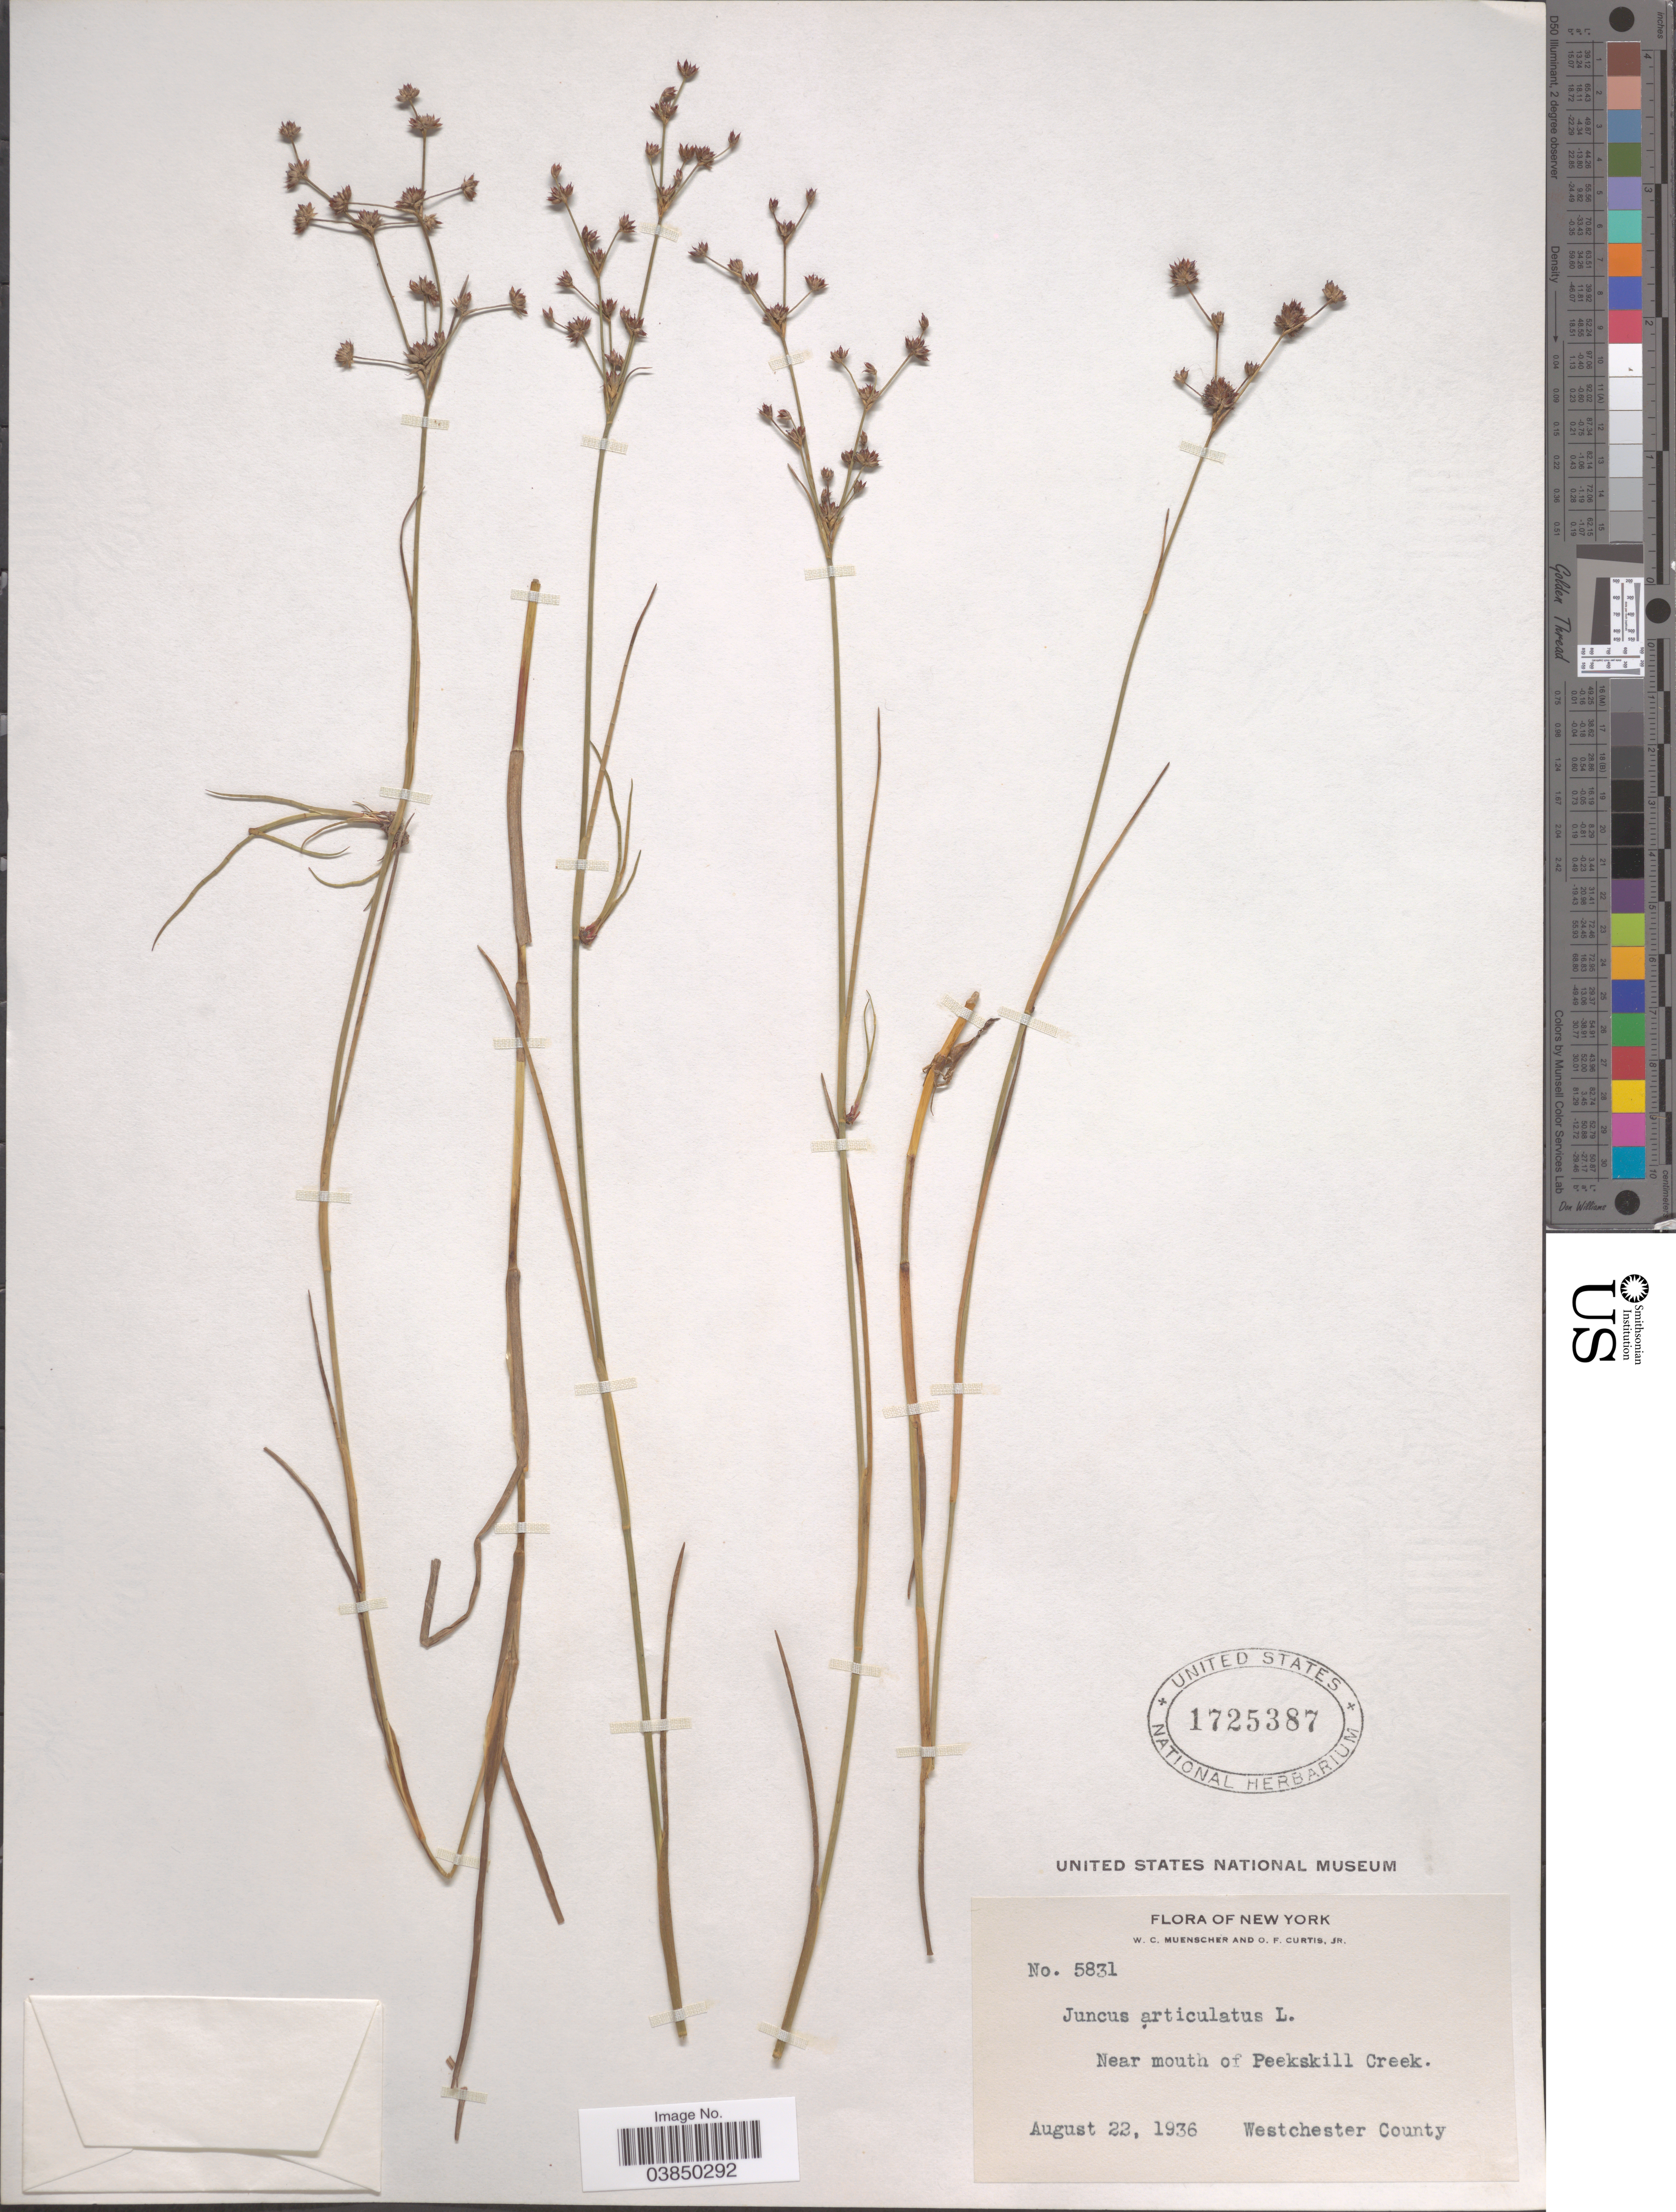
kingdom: Plantae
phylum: Tracheophyta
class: Liliopsida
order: Poales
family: Juncaceae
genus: Juncus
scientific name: Juncus articulatus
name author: L.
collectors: W. Muenscher & O. Curtis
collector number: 5831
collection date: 1936-08-22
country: United States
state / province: New York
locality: Near mouth of Peekskill Creek. Westchester County.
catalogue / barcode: US 1725387